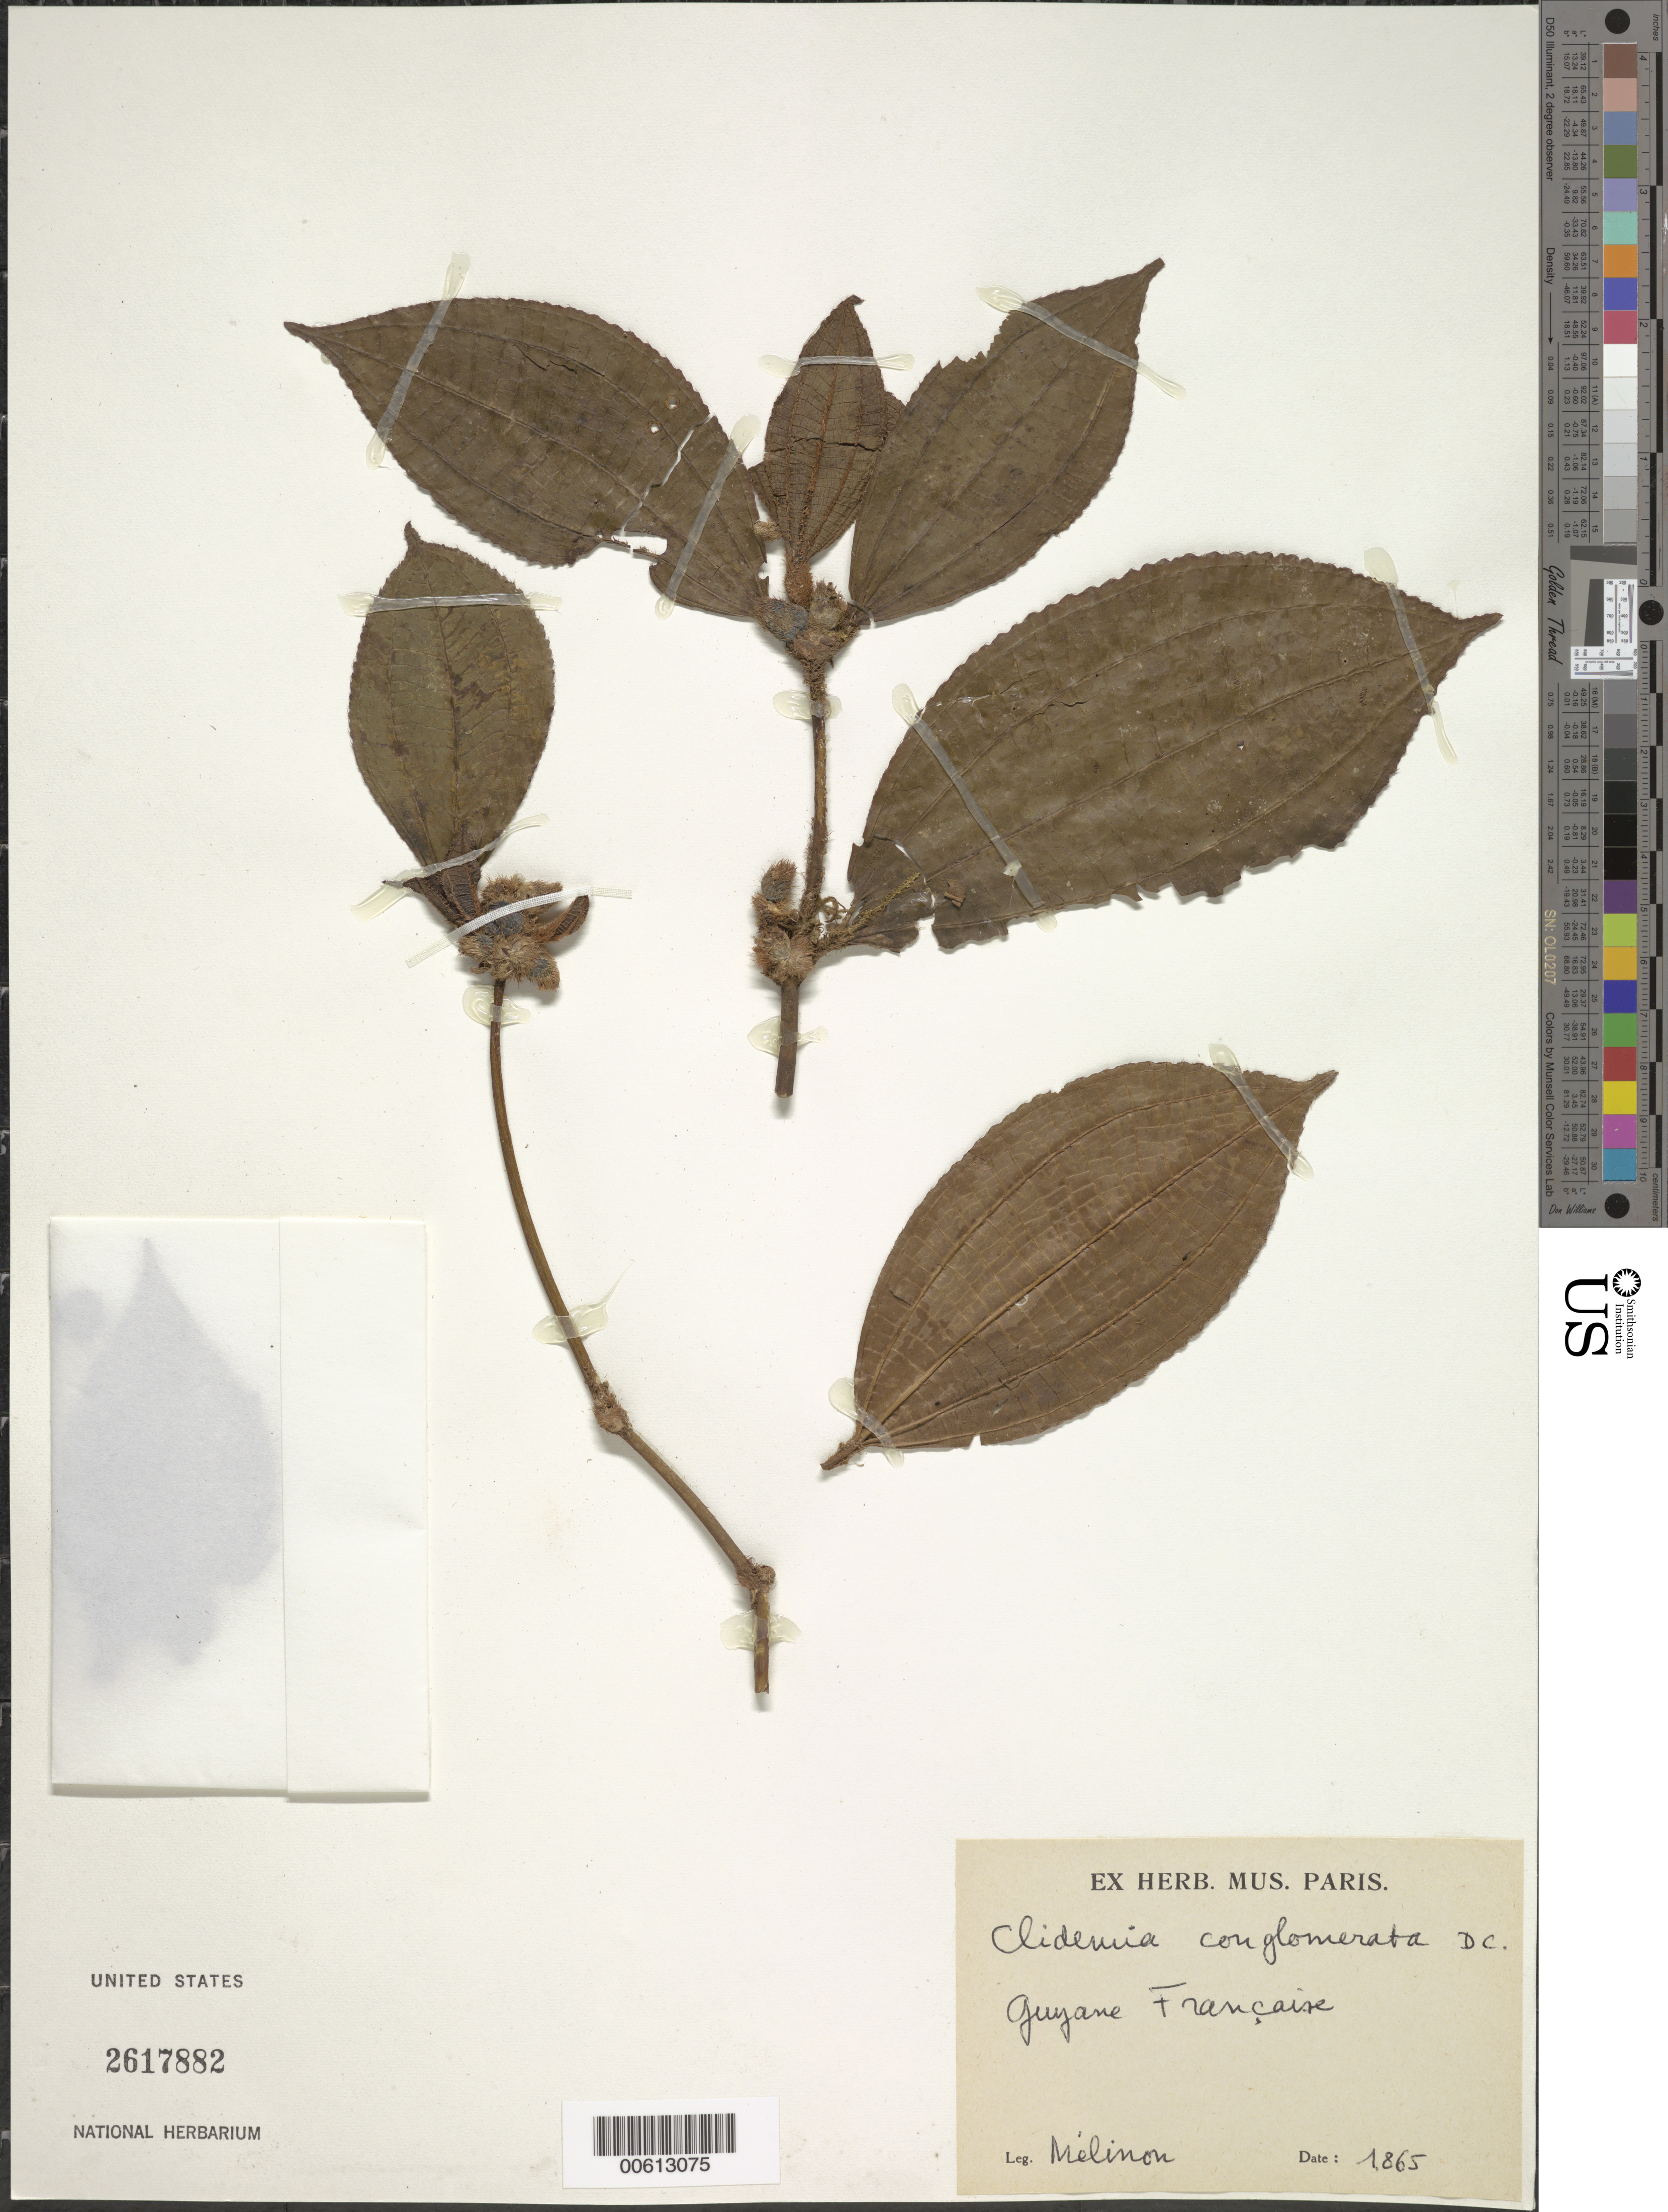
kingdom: Plantae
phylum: Tracheophyta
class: Magnoliopsida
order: Myrtales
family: Melastomataceae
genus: Clidemia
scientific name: Clidemia conglomerata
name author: DC.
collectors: E. Mélinon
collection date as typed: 1865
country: French Guiana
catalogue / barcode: US 2617882